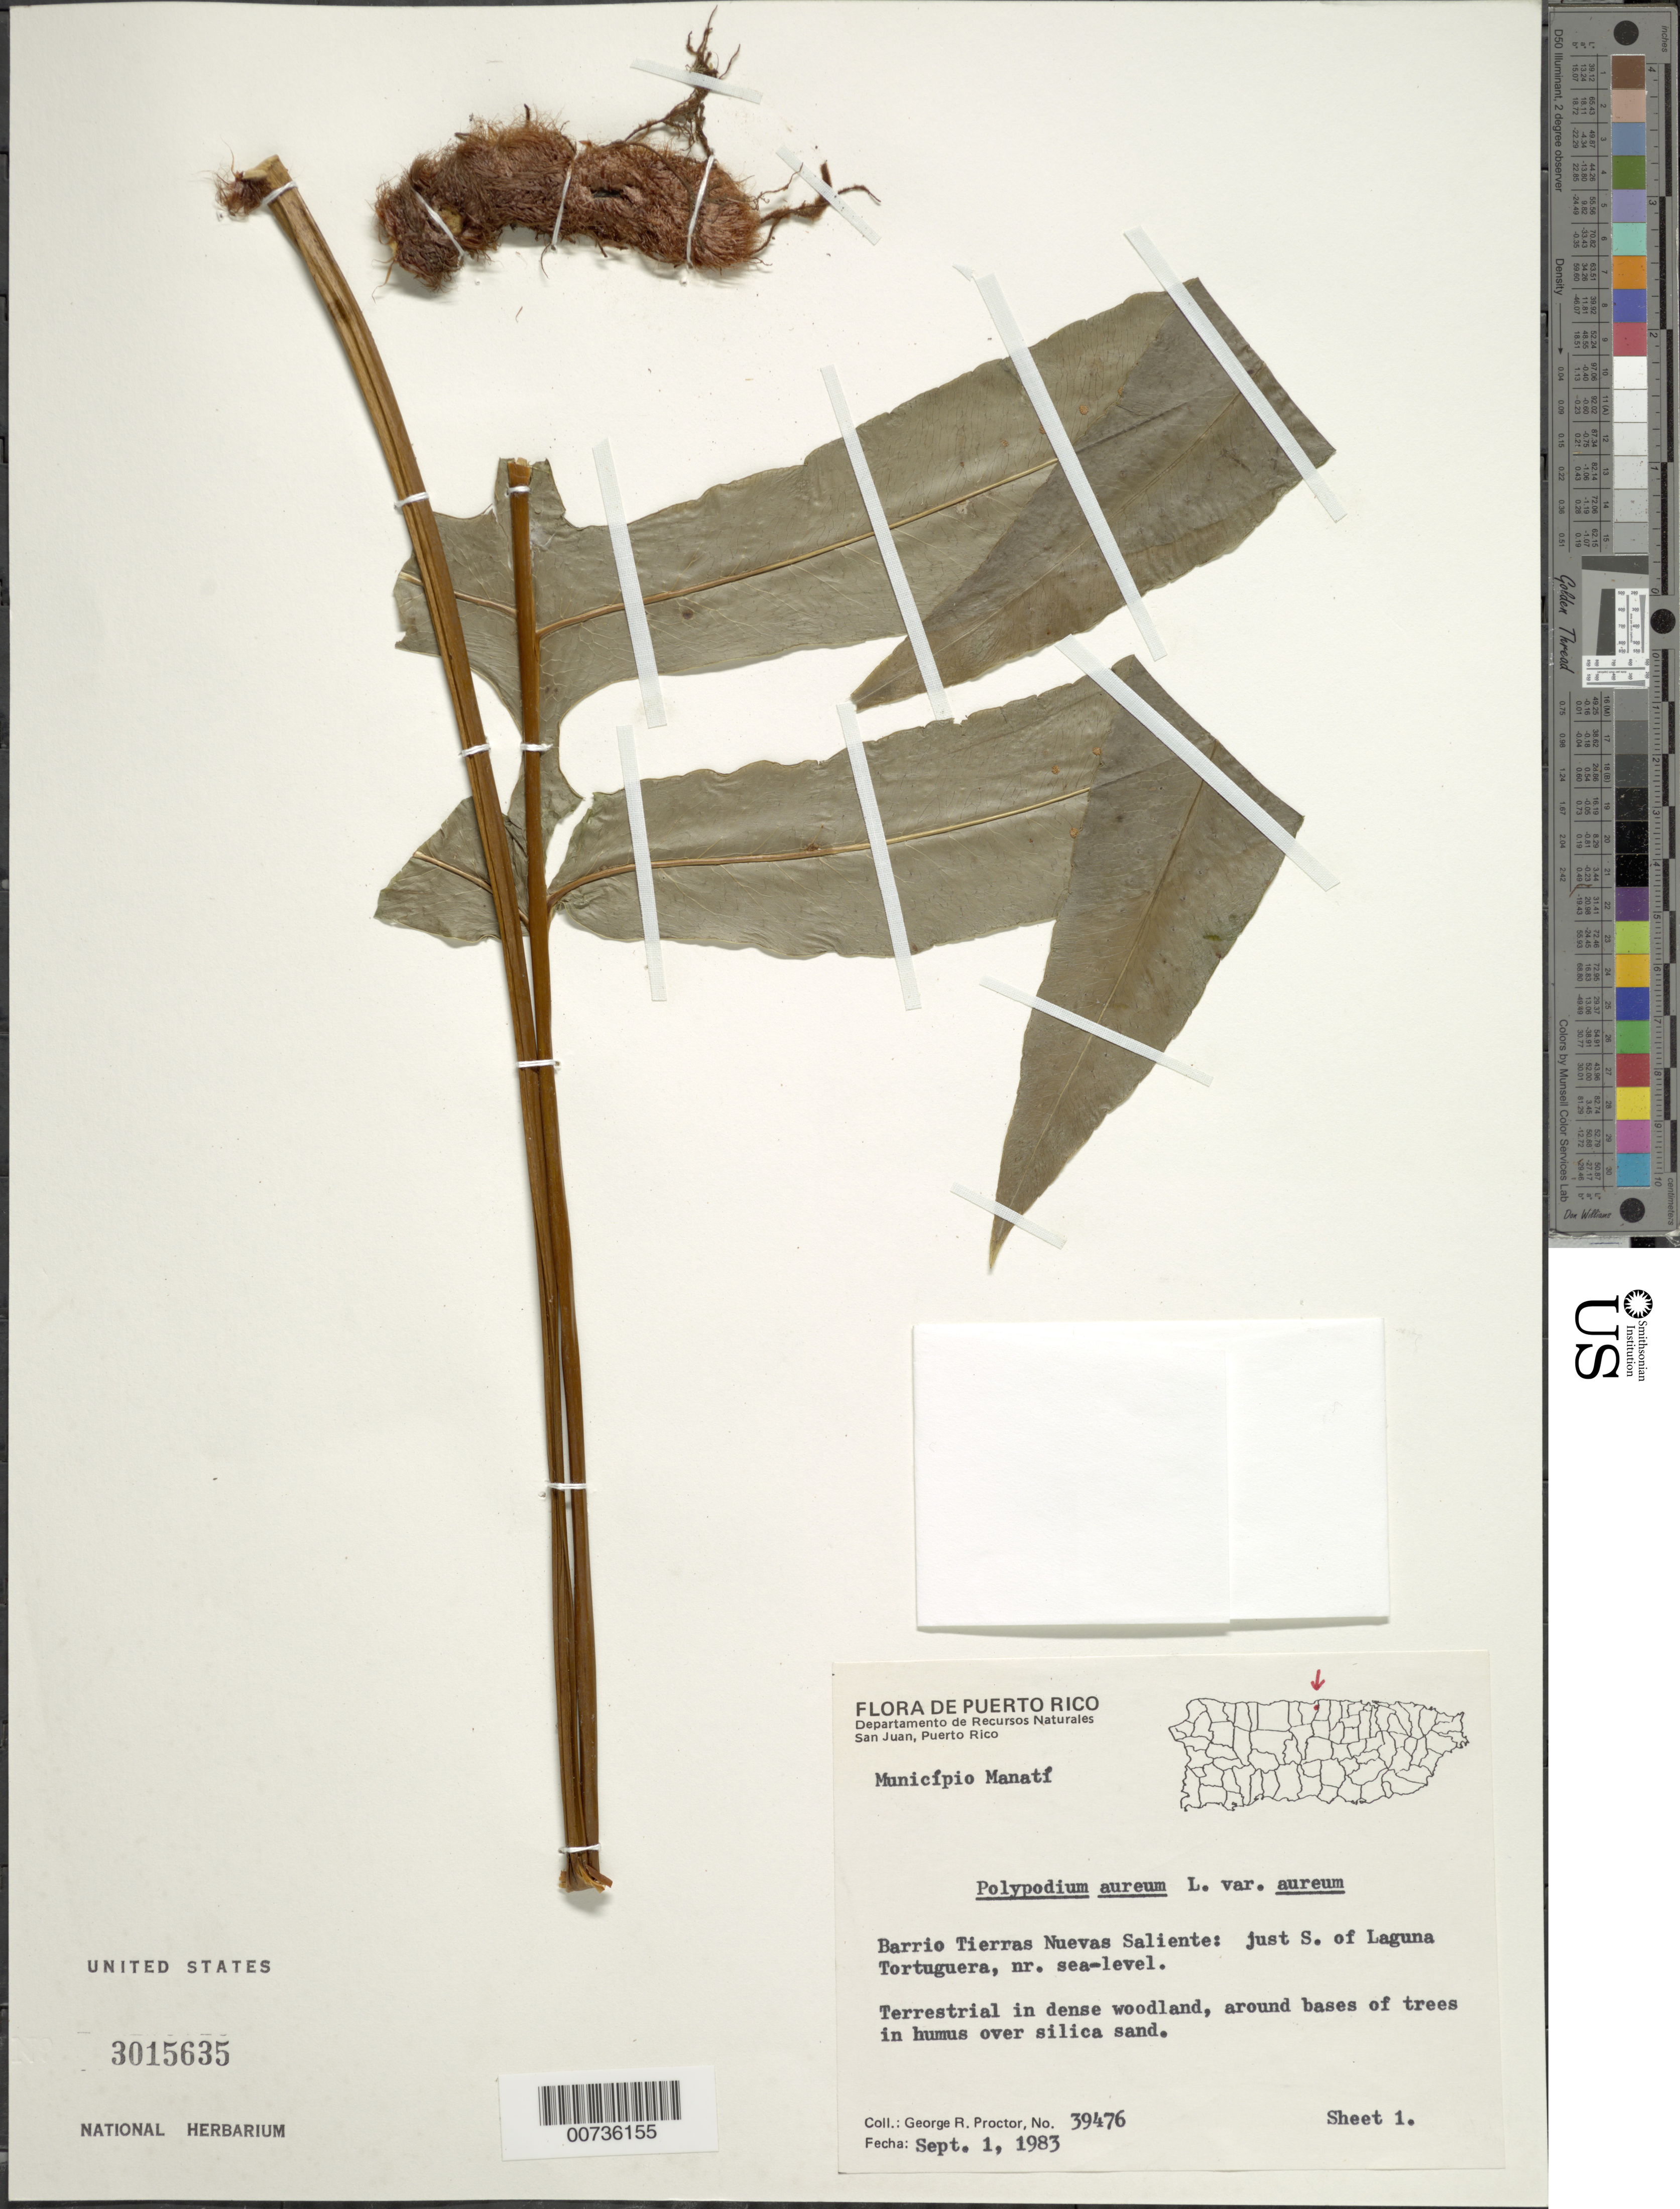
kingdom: Plantae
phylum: Tracheophyta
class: Polypodiopsida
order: Polypodiales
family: Polypodiaceae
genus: Phlebodium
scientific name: Phlebodium aureum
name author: (L.) J. Sm.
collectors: G. R. Proctor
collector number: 39476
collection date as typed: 01 Sep 1983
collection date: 1983-09-01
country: Puerto Rico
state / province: Manatí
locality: Barrio Tierras Nuevas Saliente: just S. of Laguna Tortuguera, nr. Sea-level.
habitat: Terrestrial en dense woodland, around bases of trees in humus over silica sand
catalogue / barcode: US 3015635